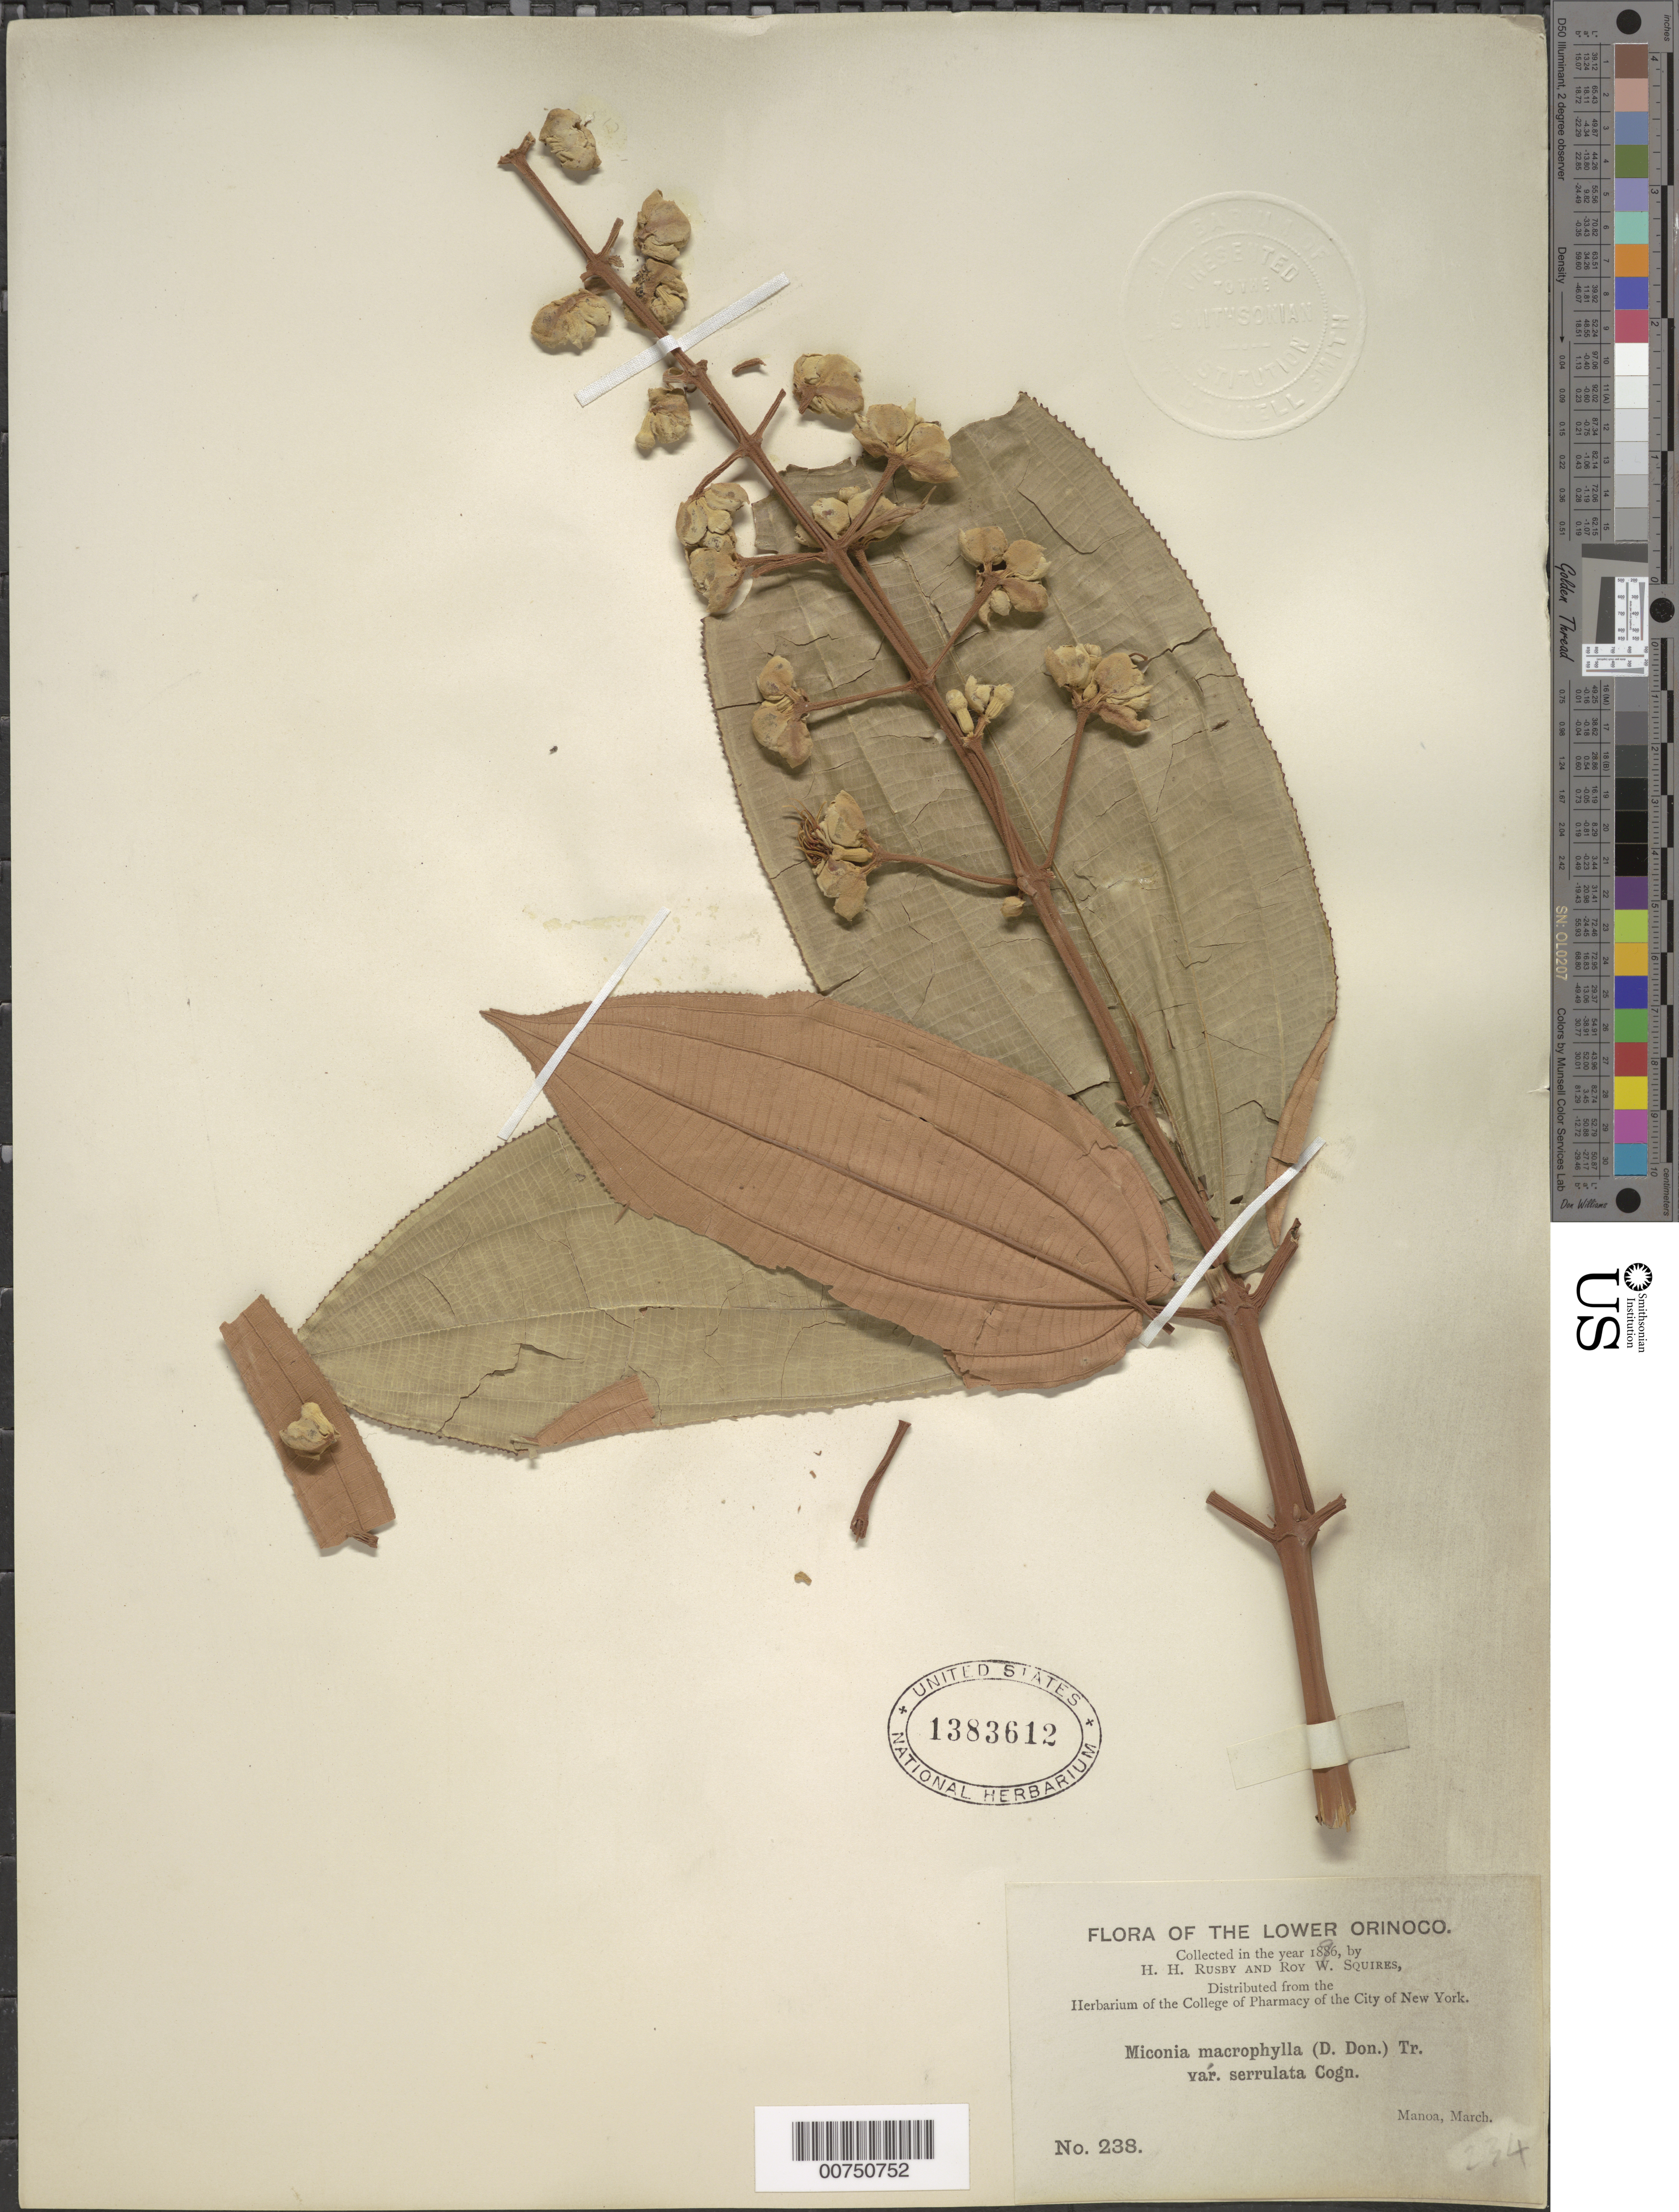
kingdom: Plantae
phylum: Tracheophyta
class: Magnoliopsida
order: Myrtales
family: Melastomataceae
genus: Miconia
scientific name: Miconia macrophylla var. serrulata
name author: (DC.) Cogn.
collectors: H. H. Rusby & R. Squires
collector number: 238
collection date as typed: March 1896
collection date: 1896-03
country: Venezuela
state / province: Delta Amacuro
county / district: Antonio Díaz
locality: Lower Orinoco, Manoa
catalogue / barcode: US 1383612